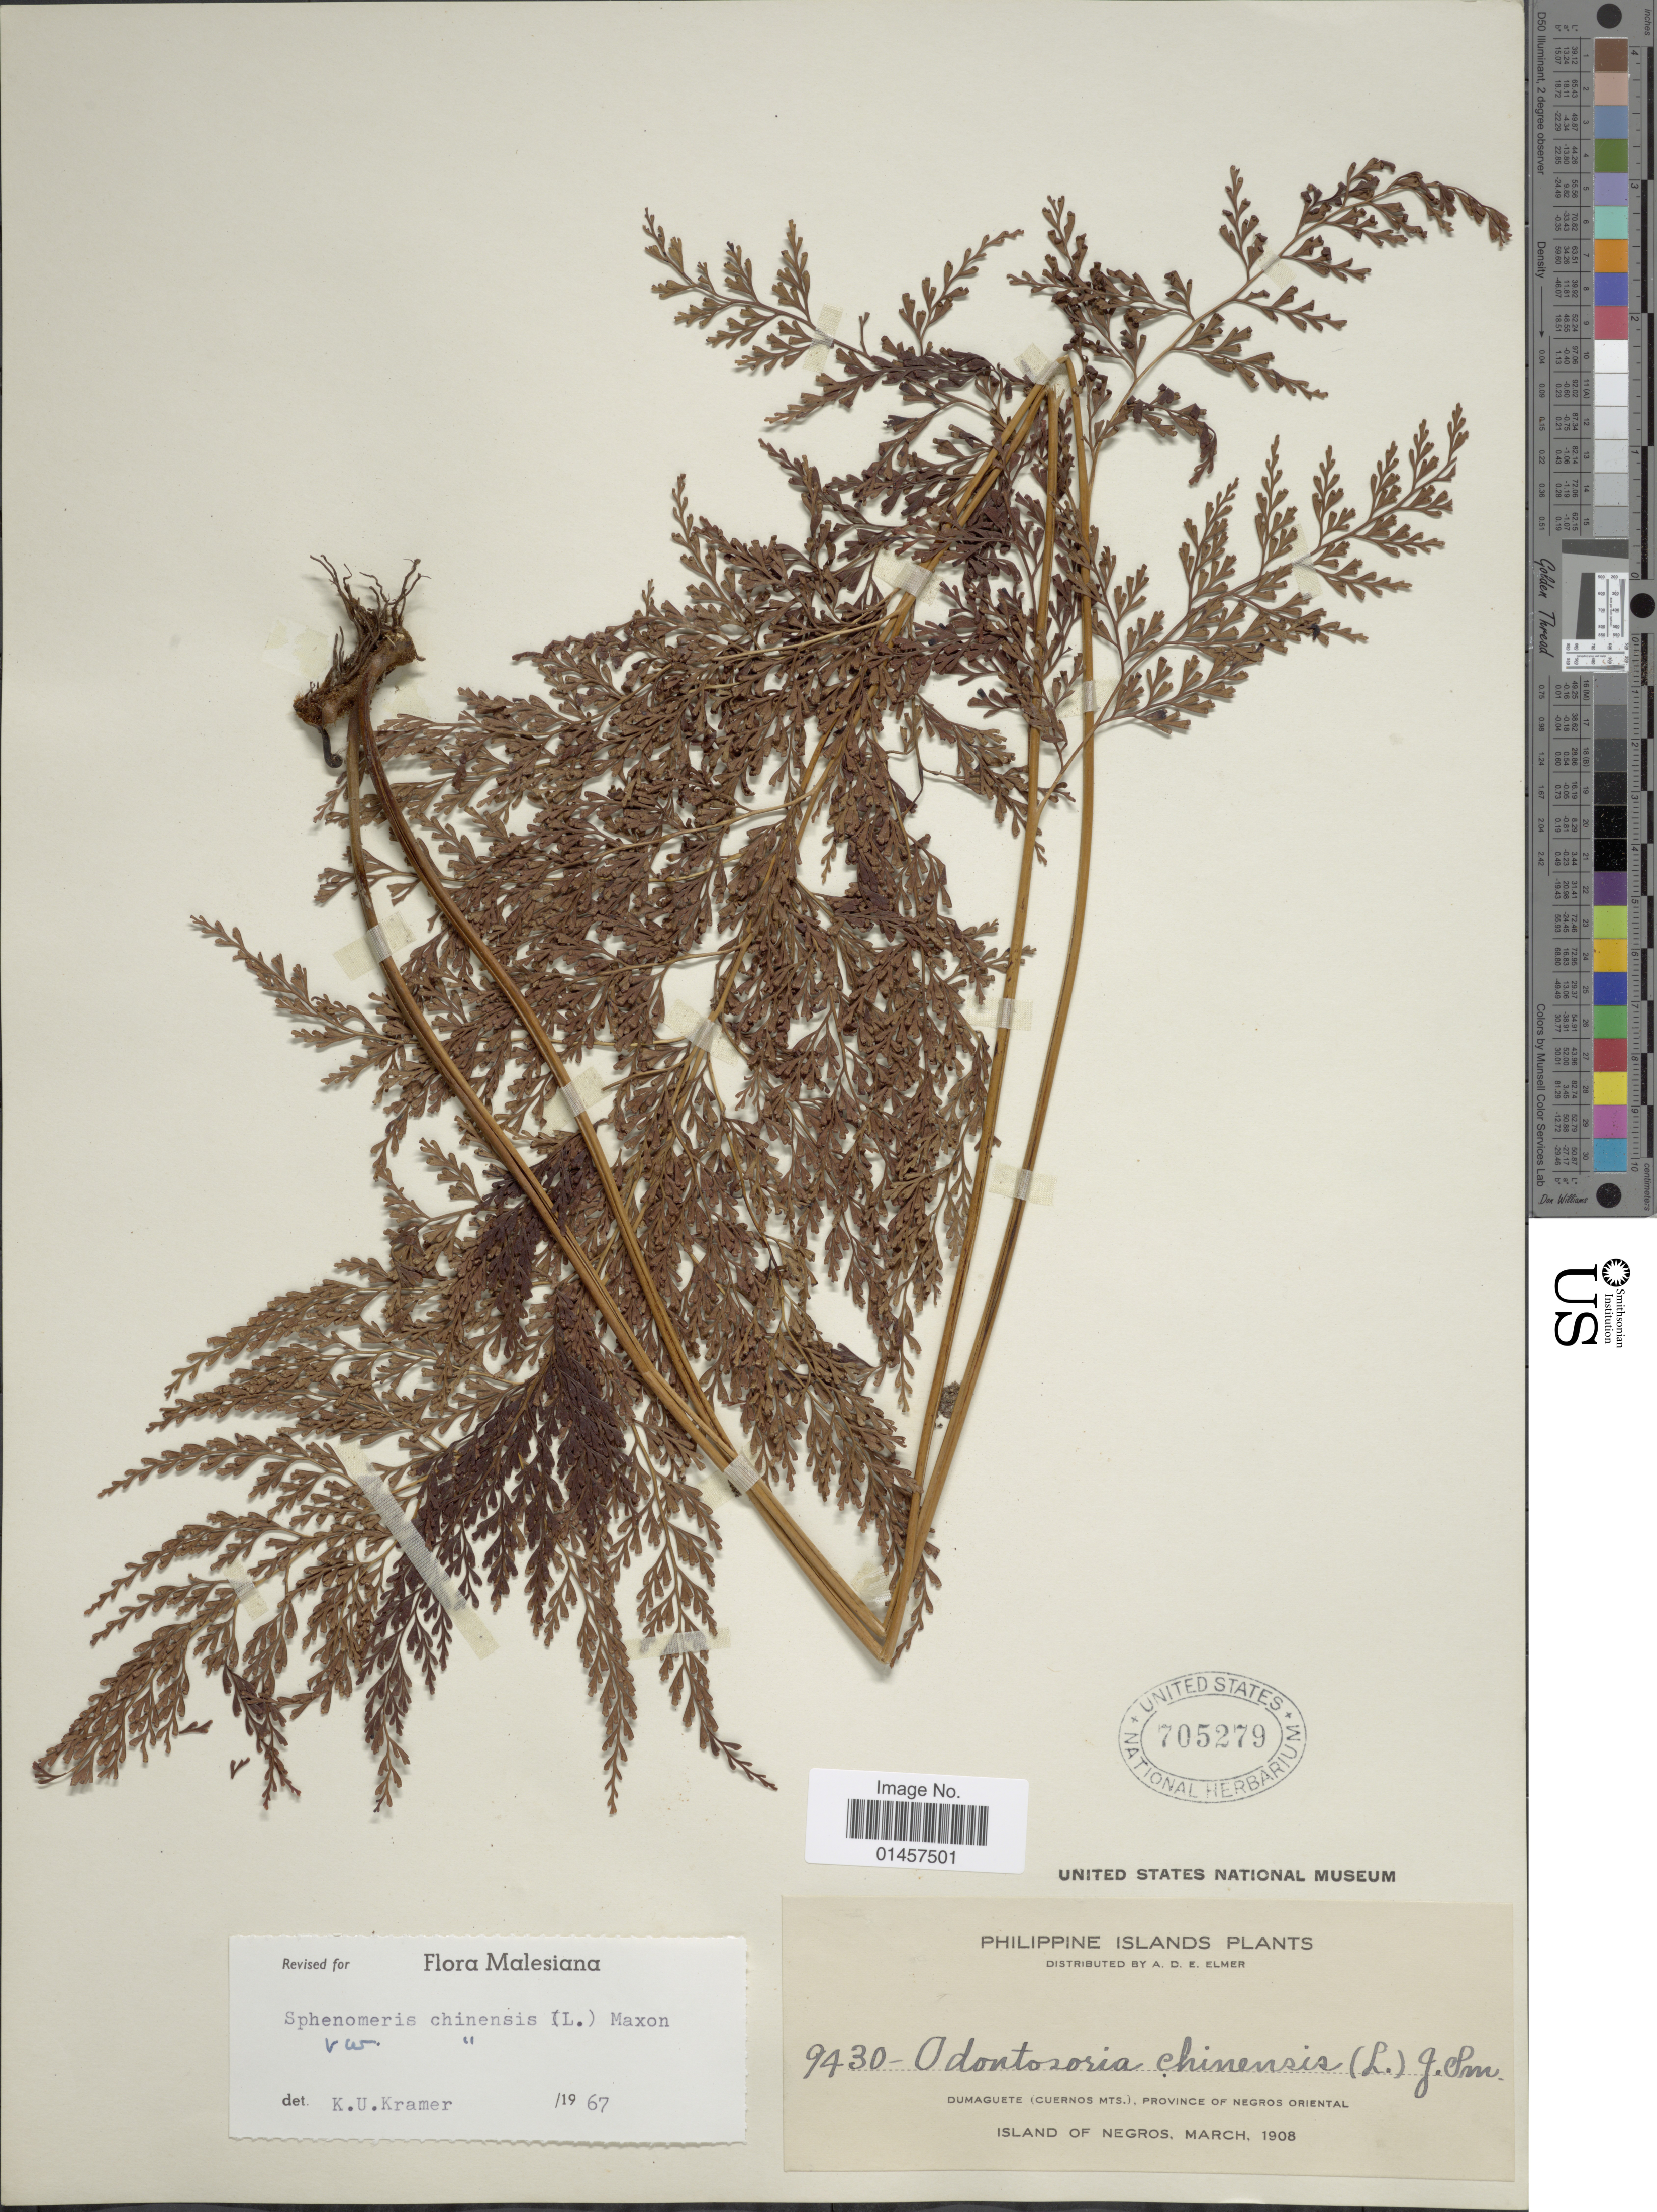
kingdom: Plantae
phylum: Tracheophyta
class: Polypodiopsida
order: Polypodiales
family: Lindsaeaceae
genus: Sphenomeris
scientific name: Sphenomeris chinensis var. chinensis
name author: (L.) Maxon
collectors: A. D. E. Elmer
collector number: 9430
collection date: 1908-03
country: Philippines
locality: Dumaguete(Cuernos Mts.) province of Negros Oriental, Island of Negros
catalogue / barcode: US 705279